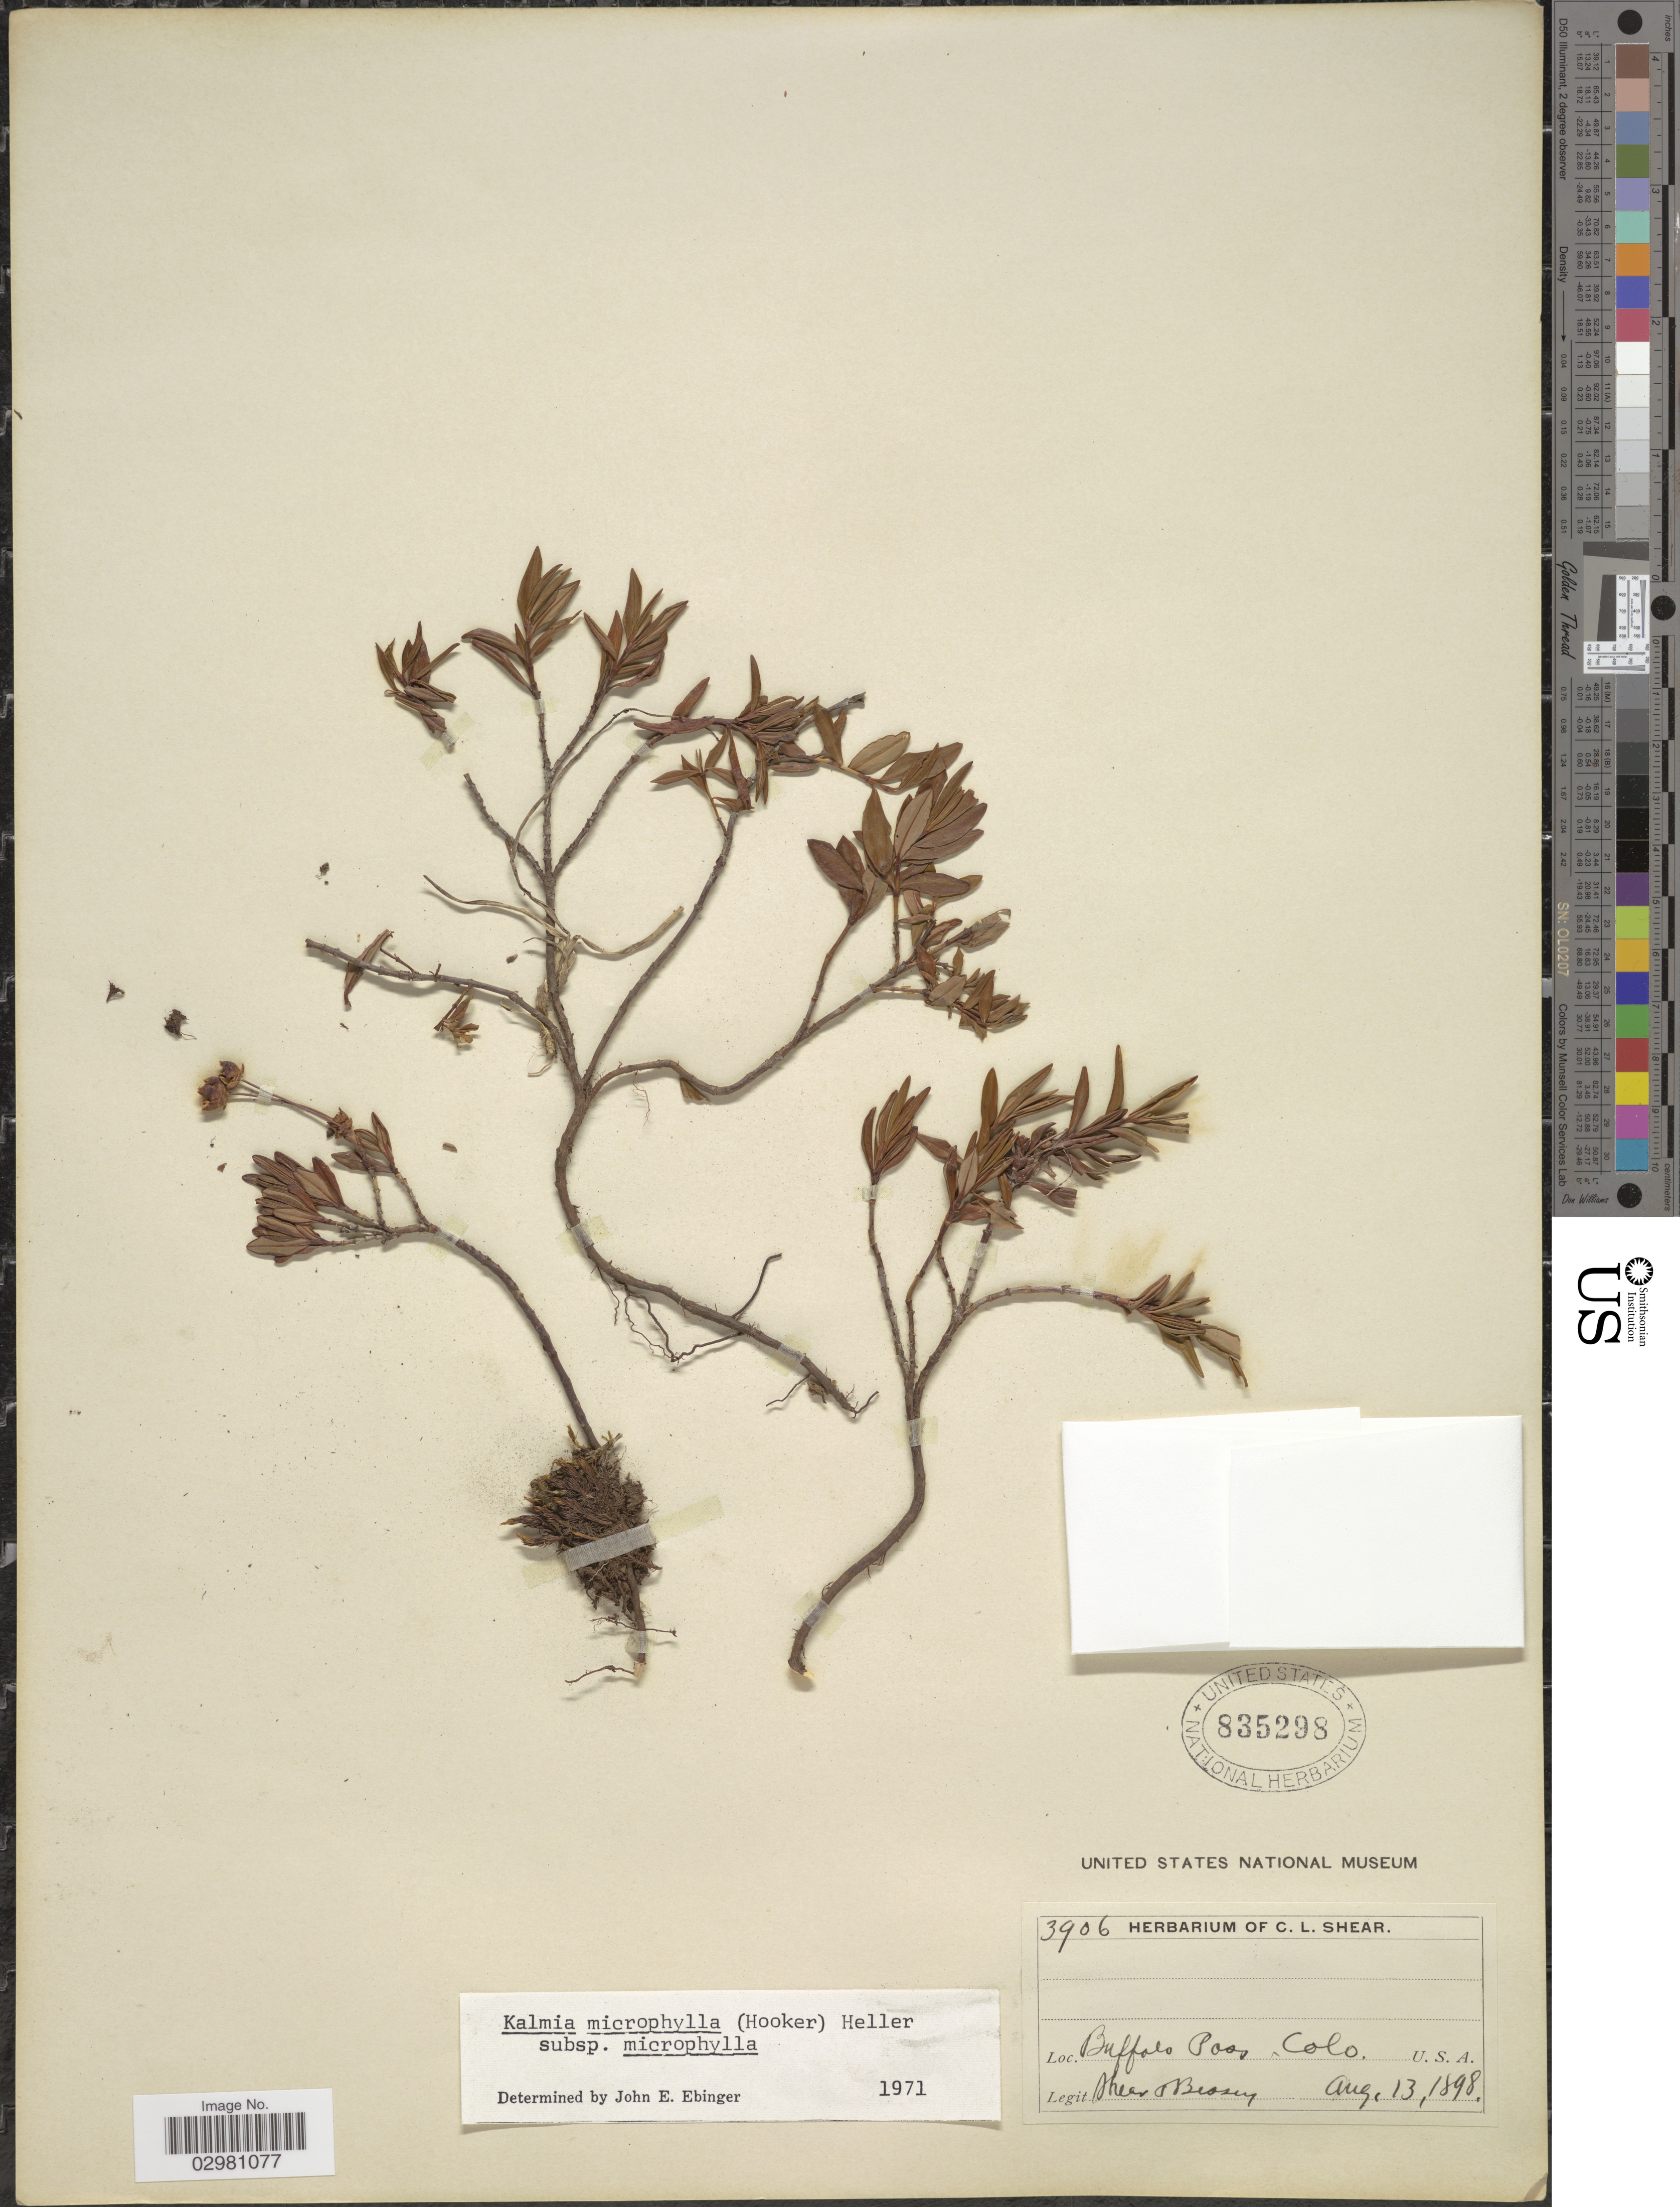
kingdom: Plantae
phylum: Tracheophyta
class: Magnoliopsida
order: Ericales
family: Ericaceae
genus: Kalmia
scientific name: Kalmia microphylla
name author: (Hook.) A. Heller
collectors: -- Shear & -. Bessey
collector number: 3906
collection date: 1898-08-13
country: United States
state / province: Colorado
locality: Buffalo Pass, Colo.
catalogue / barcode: US 835298